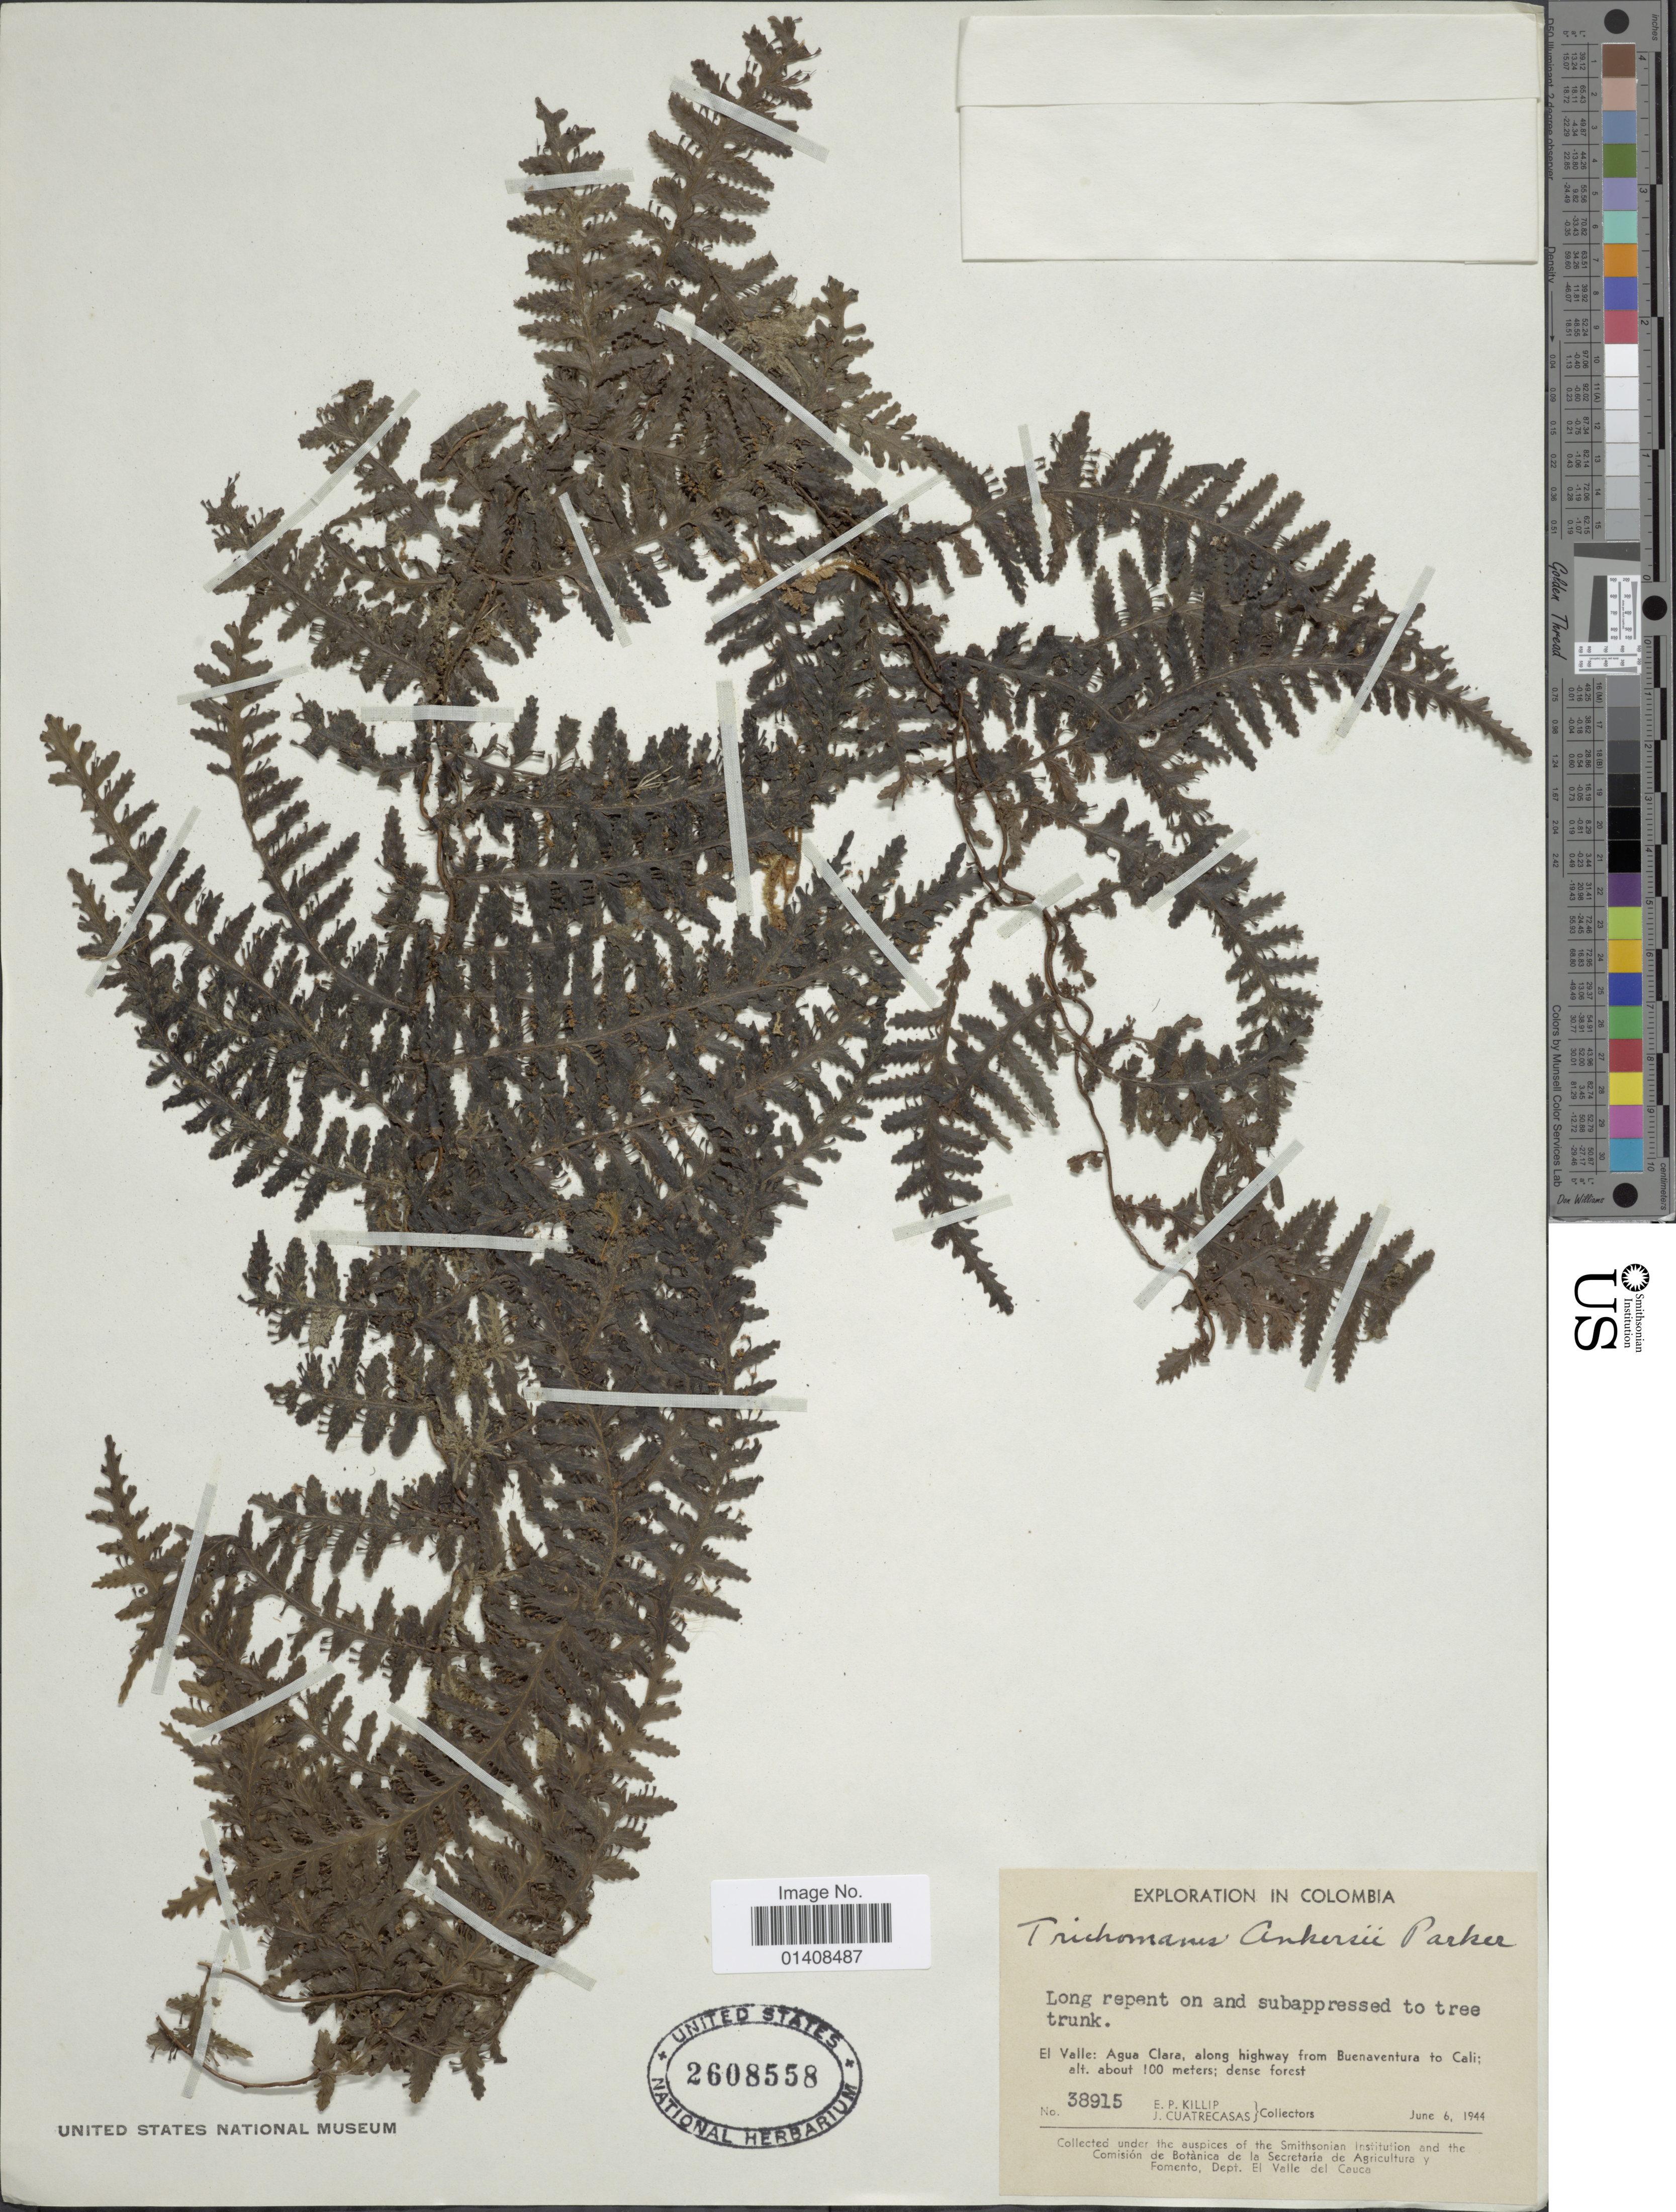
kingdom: Plantae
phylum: Tracheophyta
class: Polypodiopsida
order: Hymenophyllales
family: Hymenophyllaceae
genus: Trichomanes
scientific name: Trichomanes ankersii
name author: C. Parker ex Hook. & Grev.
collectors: E. P. Killip & J. Cuatrecasas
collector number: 38915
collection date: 1944-06-06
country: Colombia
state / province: Valle del Cauca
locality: El Valle: Agua Clara along highway from Buenaventura to Cali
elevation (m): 100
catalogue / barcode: US 2608558